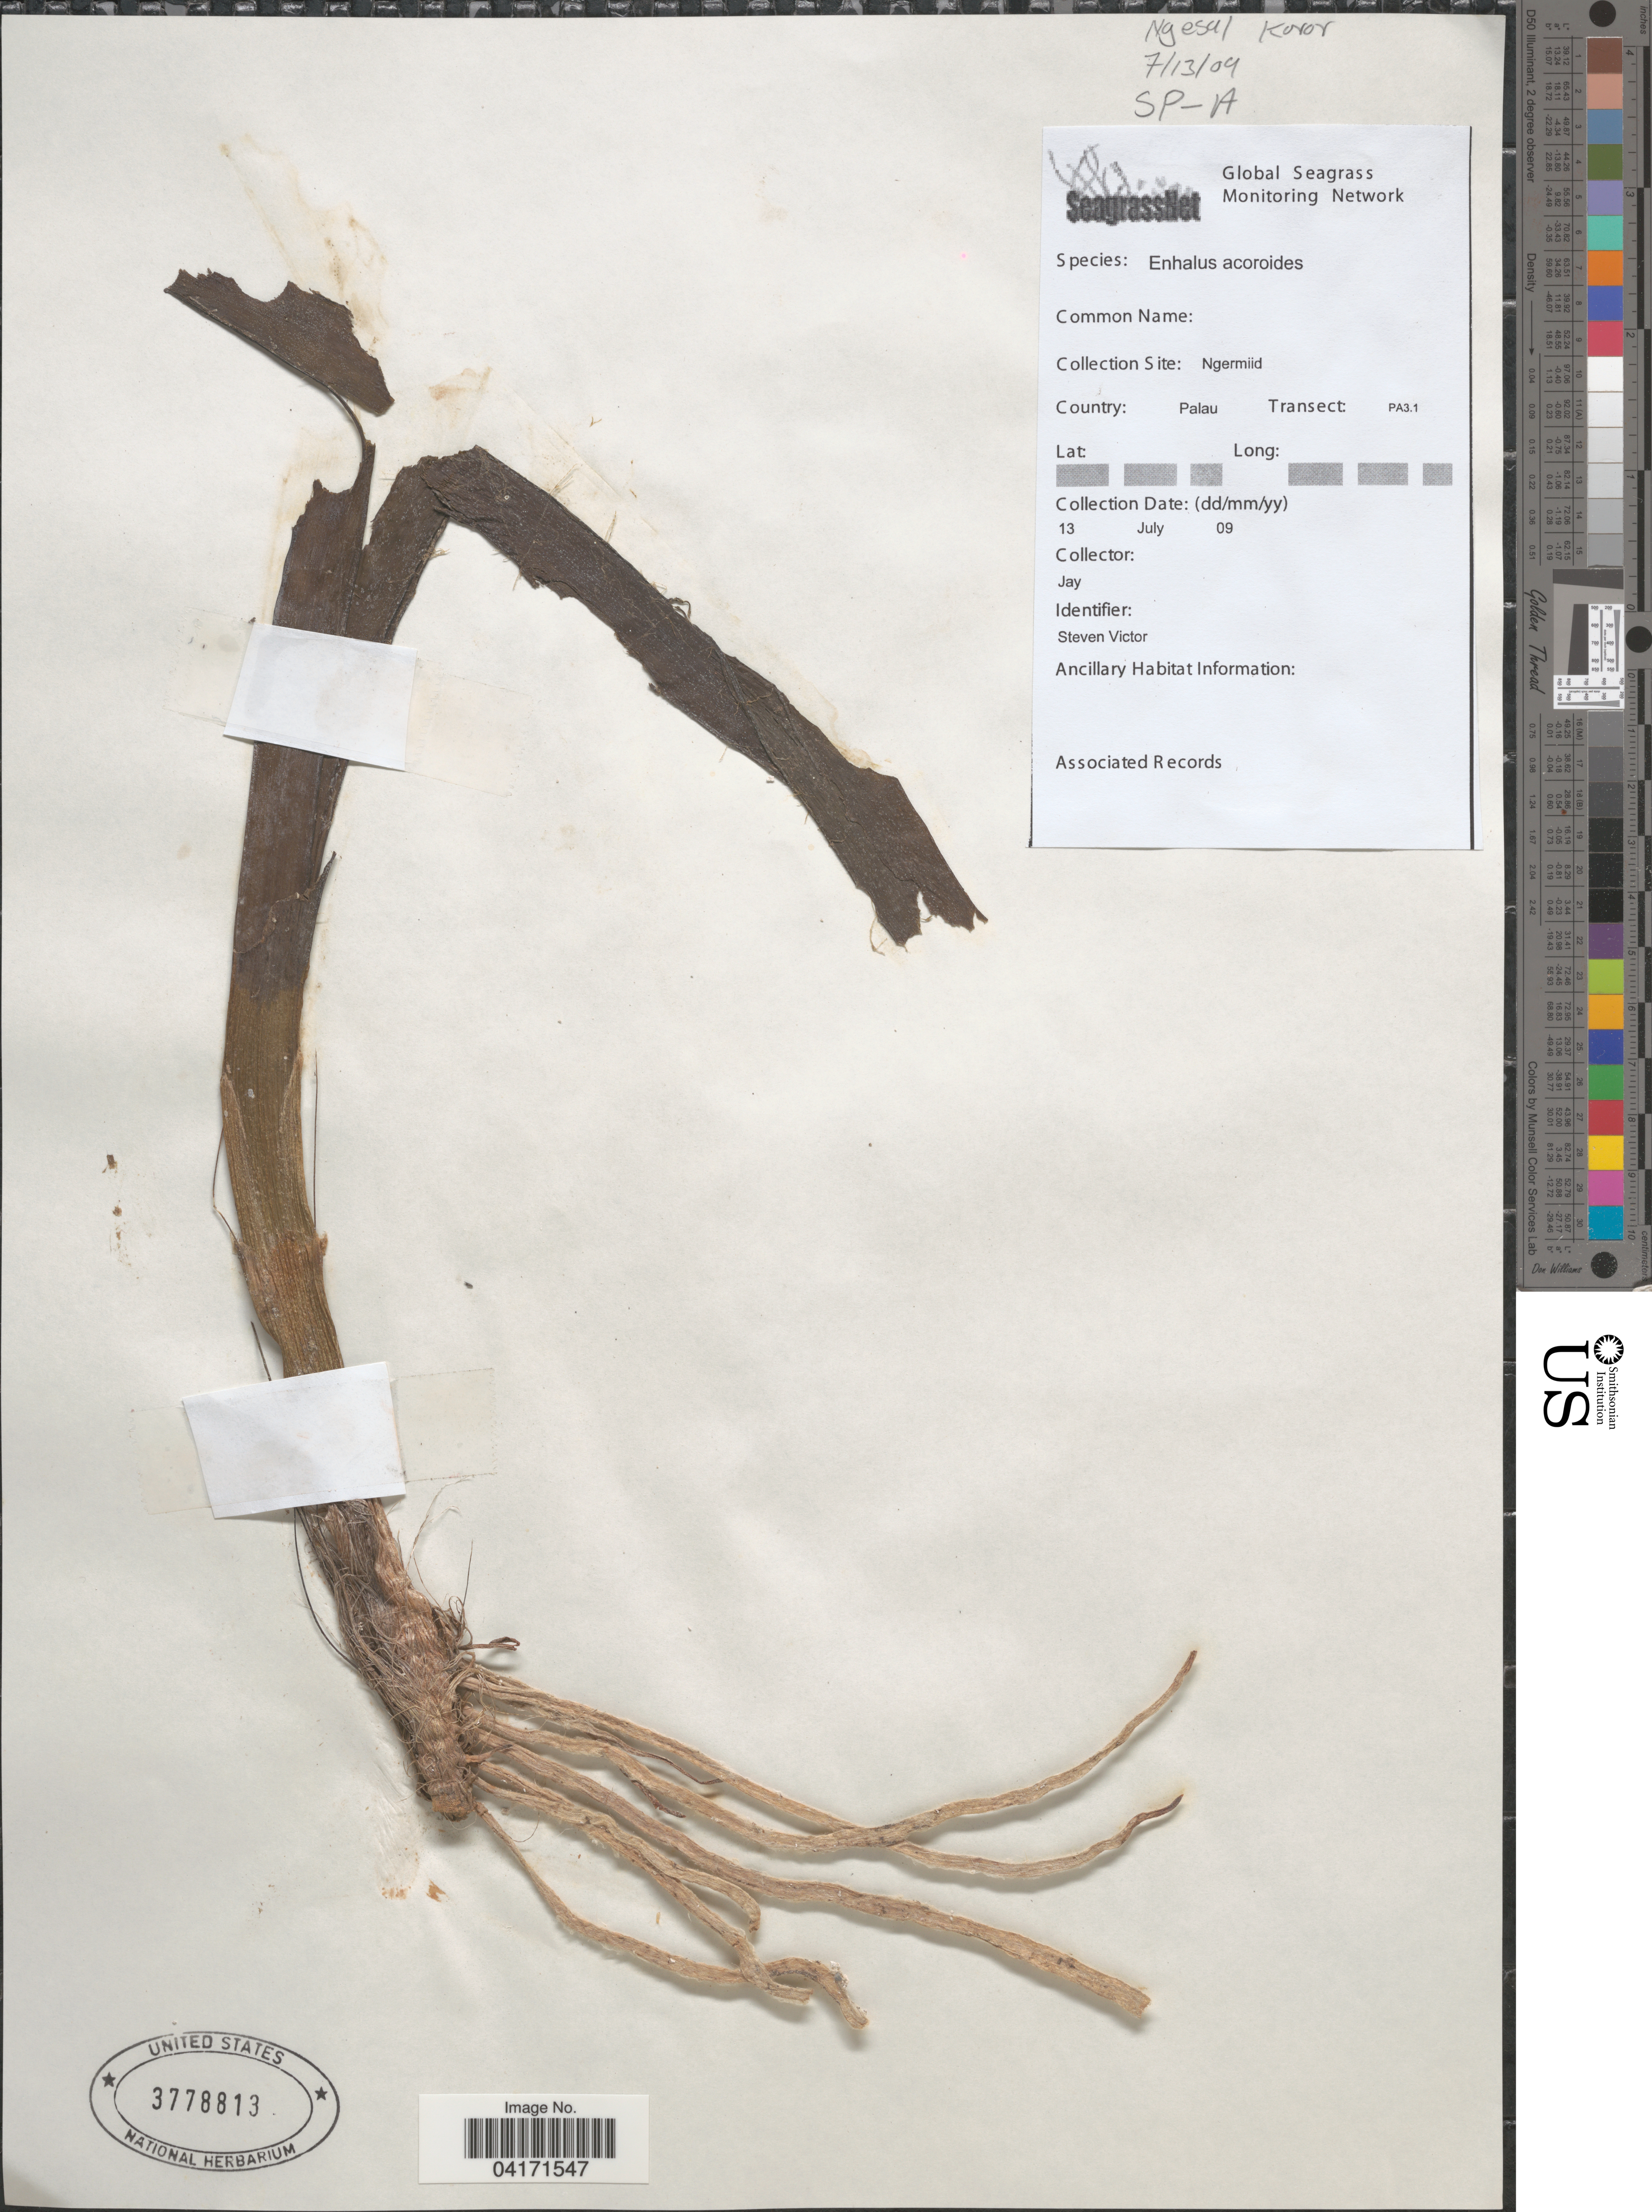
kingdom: Plantae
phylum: Tracheophyta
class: Liliopsida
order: Alismatales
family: Hydrocharitaceae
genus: Enhalus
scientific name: Enhalus acoroides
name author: (L. f.) Royle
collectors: Jay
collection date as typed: Transcribed d/m/y: 13/7/9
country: Palau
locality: Ngesaol Koror. SP-A. Ngermiid. Palau. Transect: PA3.1.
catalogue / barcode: US 3778813